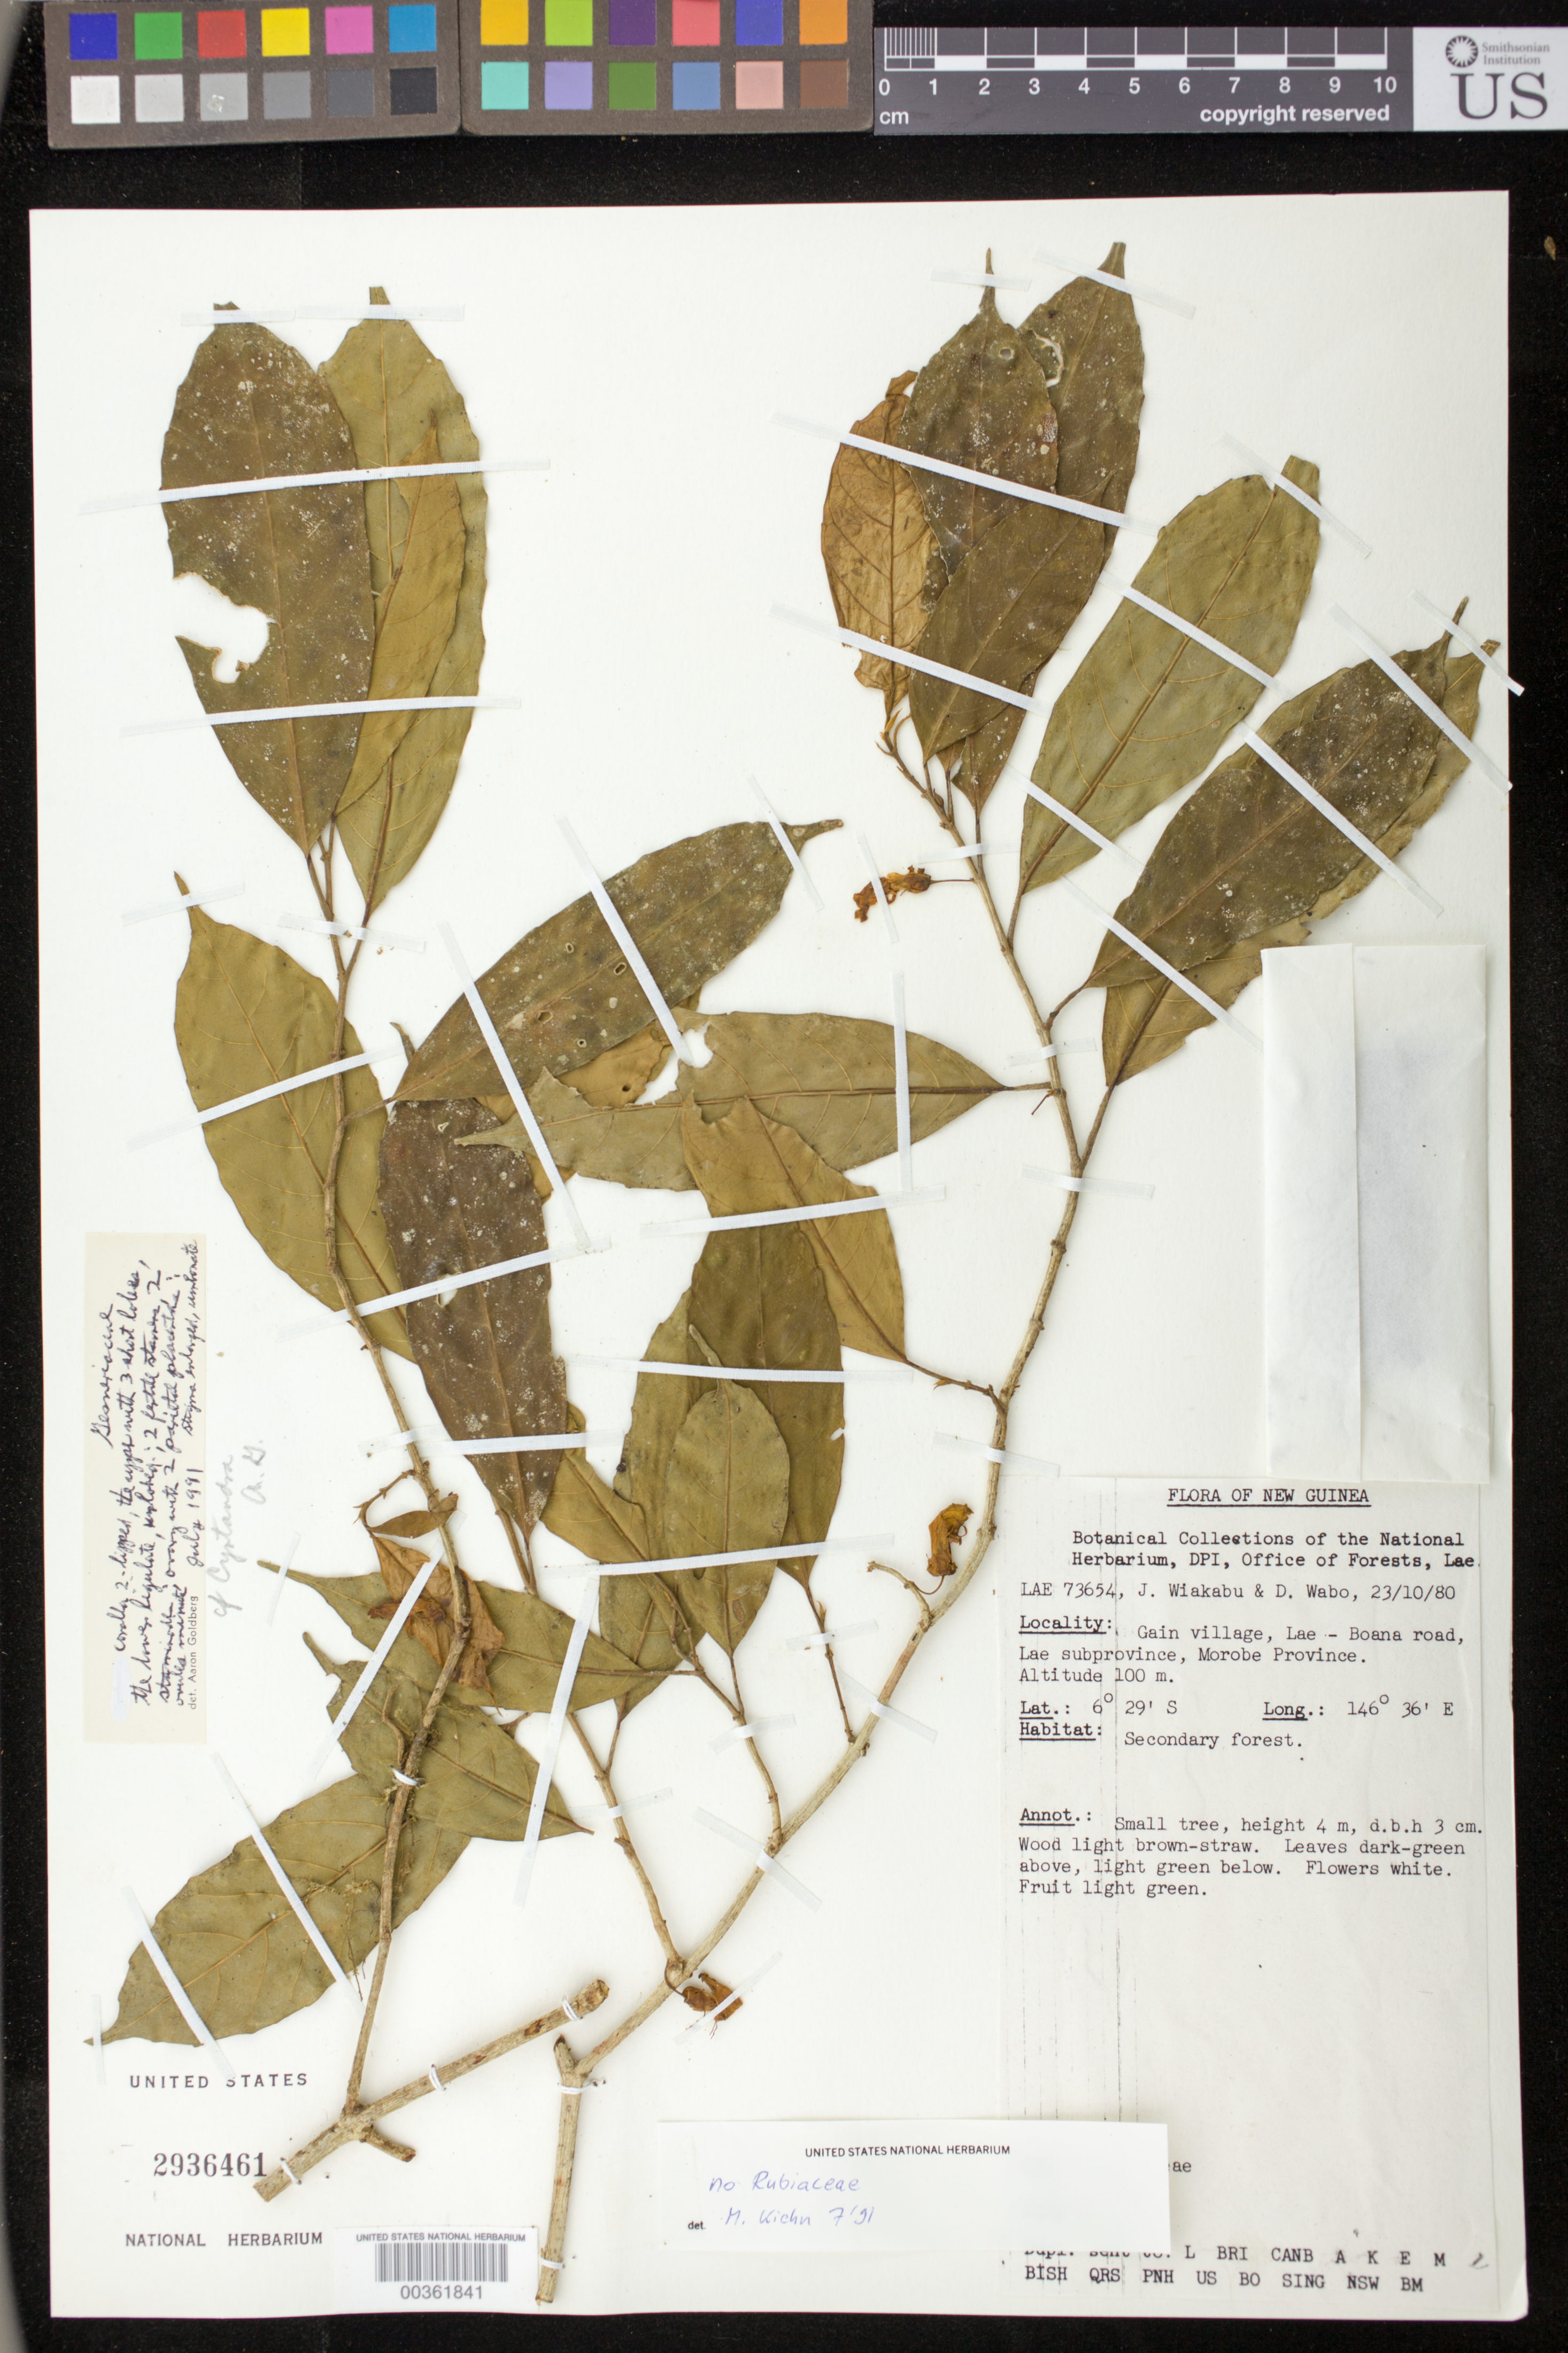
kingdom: Plantae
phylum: Tracheophyta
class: Magnoliopsida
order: Lamiales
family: Gesneriaceae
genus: Cyrtandra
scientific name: Cyrtandra sp.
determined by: Goldberg, Aaron, (US), NMNH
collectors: J. Wiakabu & D. Wabo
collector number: LAE 73654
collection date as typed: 23 Oct 1980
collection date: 1980-10-23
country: Papua New Guinea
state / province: Morobe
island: New Guinea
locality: Gain village, lae - boana road, lae subprov, morobe prov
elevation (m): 100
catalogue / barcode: US 2936461